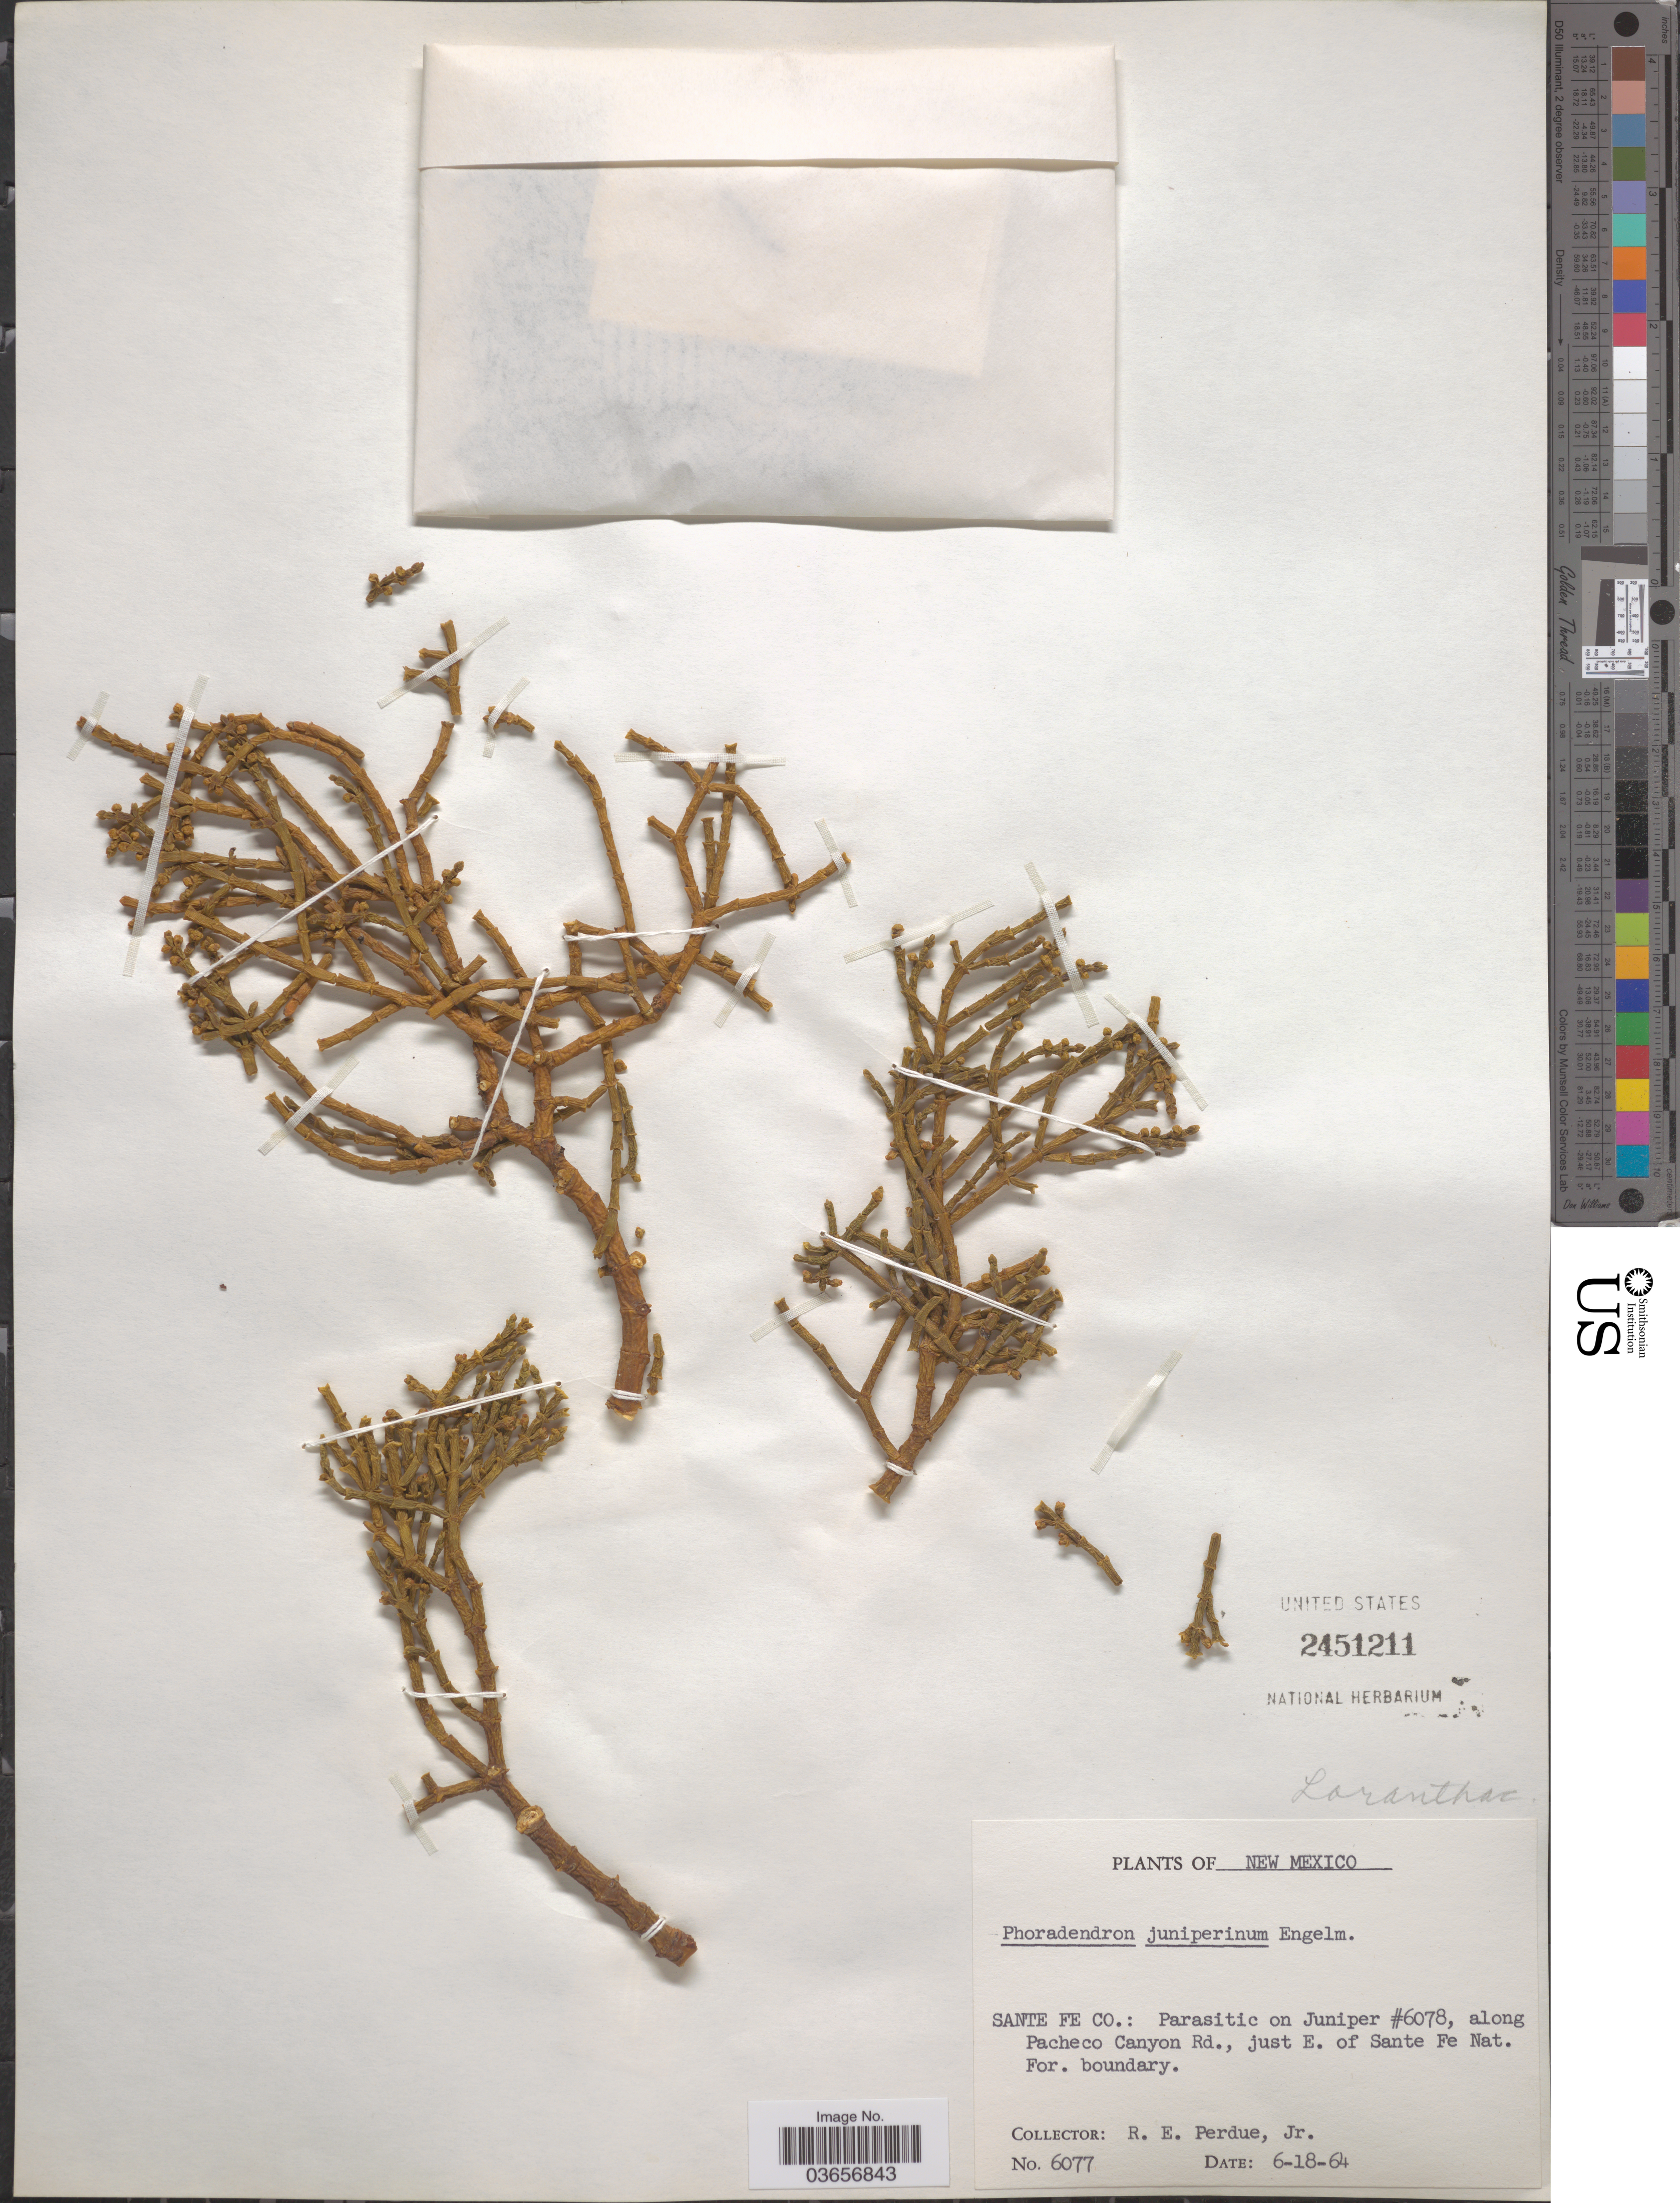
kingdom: Plantae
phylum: Tracheophyta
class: Magnoliopsida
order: Santalales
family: Viscaceae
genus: Phoradendron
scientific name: Phoradendron juniperinum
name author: Engelm. ex A. Gray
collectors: R. E. Perdue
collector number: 6077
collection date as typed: Transcribed d/m/y: 18/6/64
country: United States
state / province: New Mexico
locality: Santa Fe Co: along Pacheco Canyon Rd., just E. of Sante Fe Nat. For. boundary.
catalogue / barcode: US 2451211